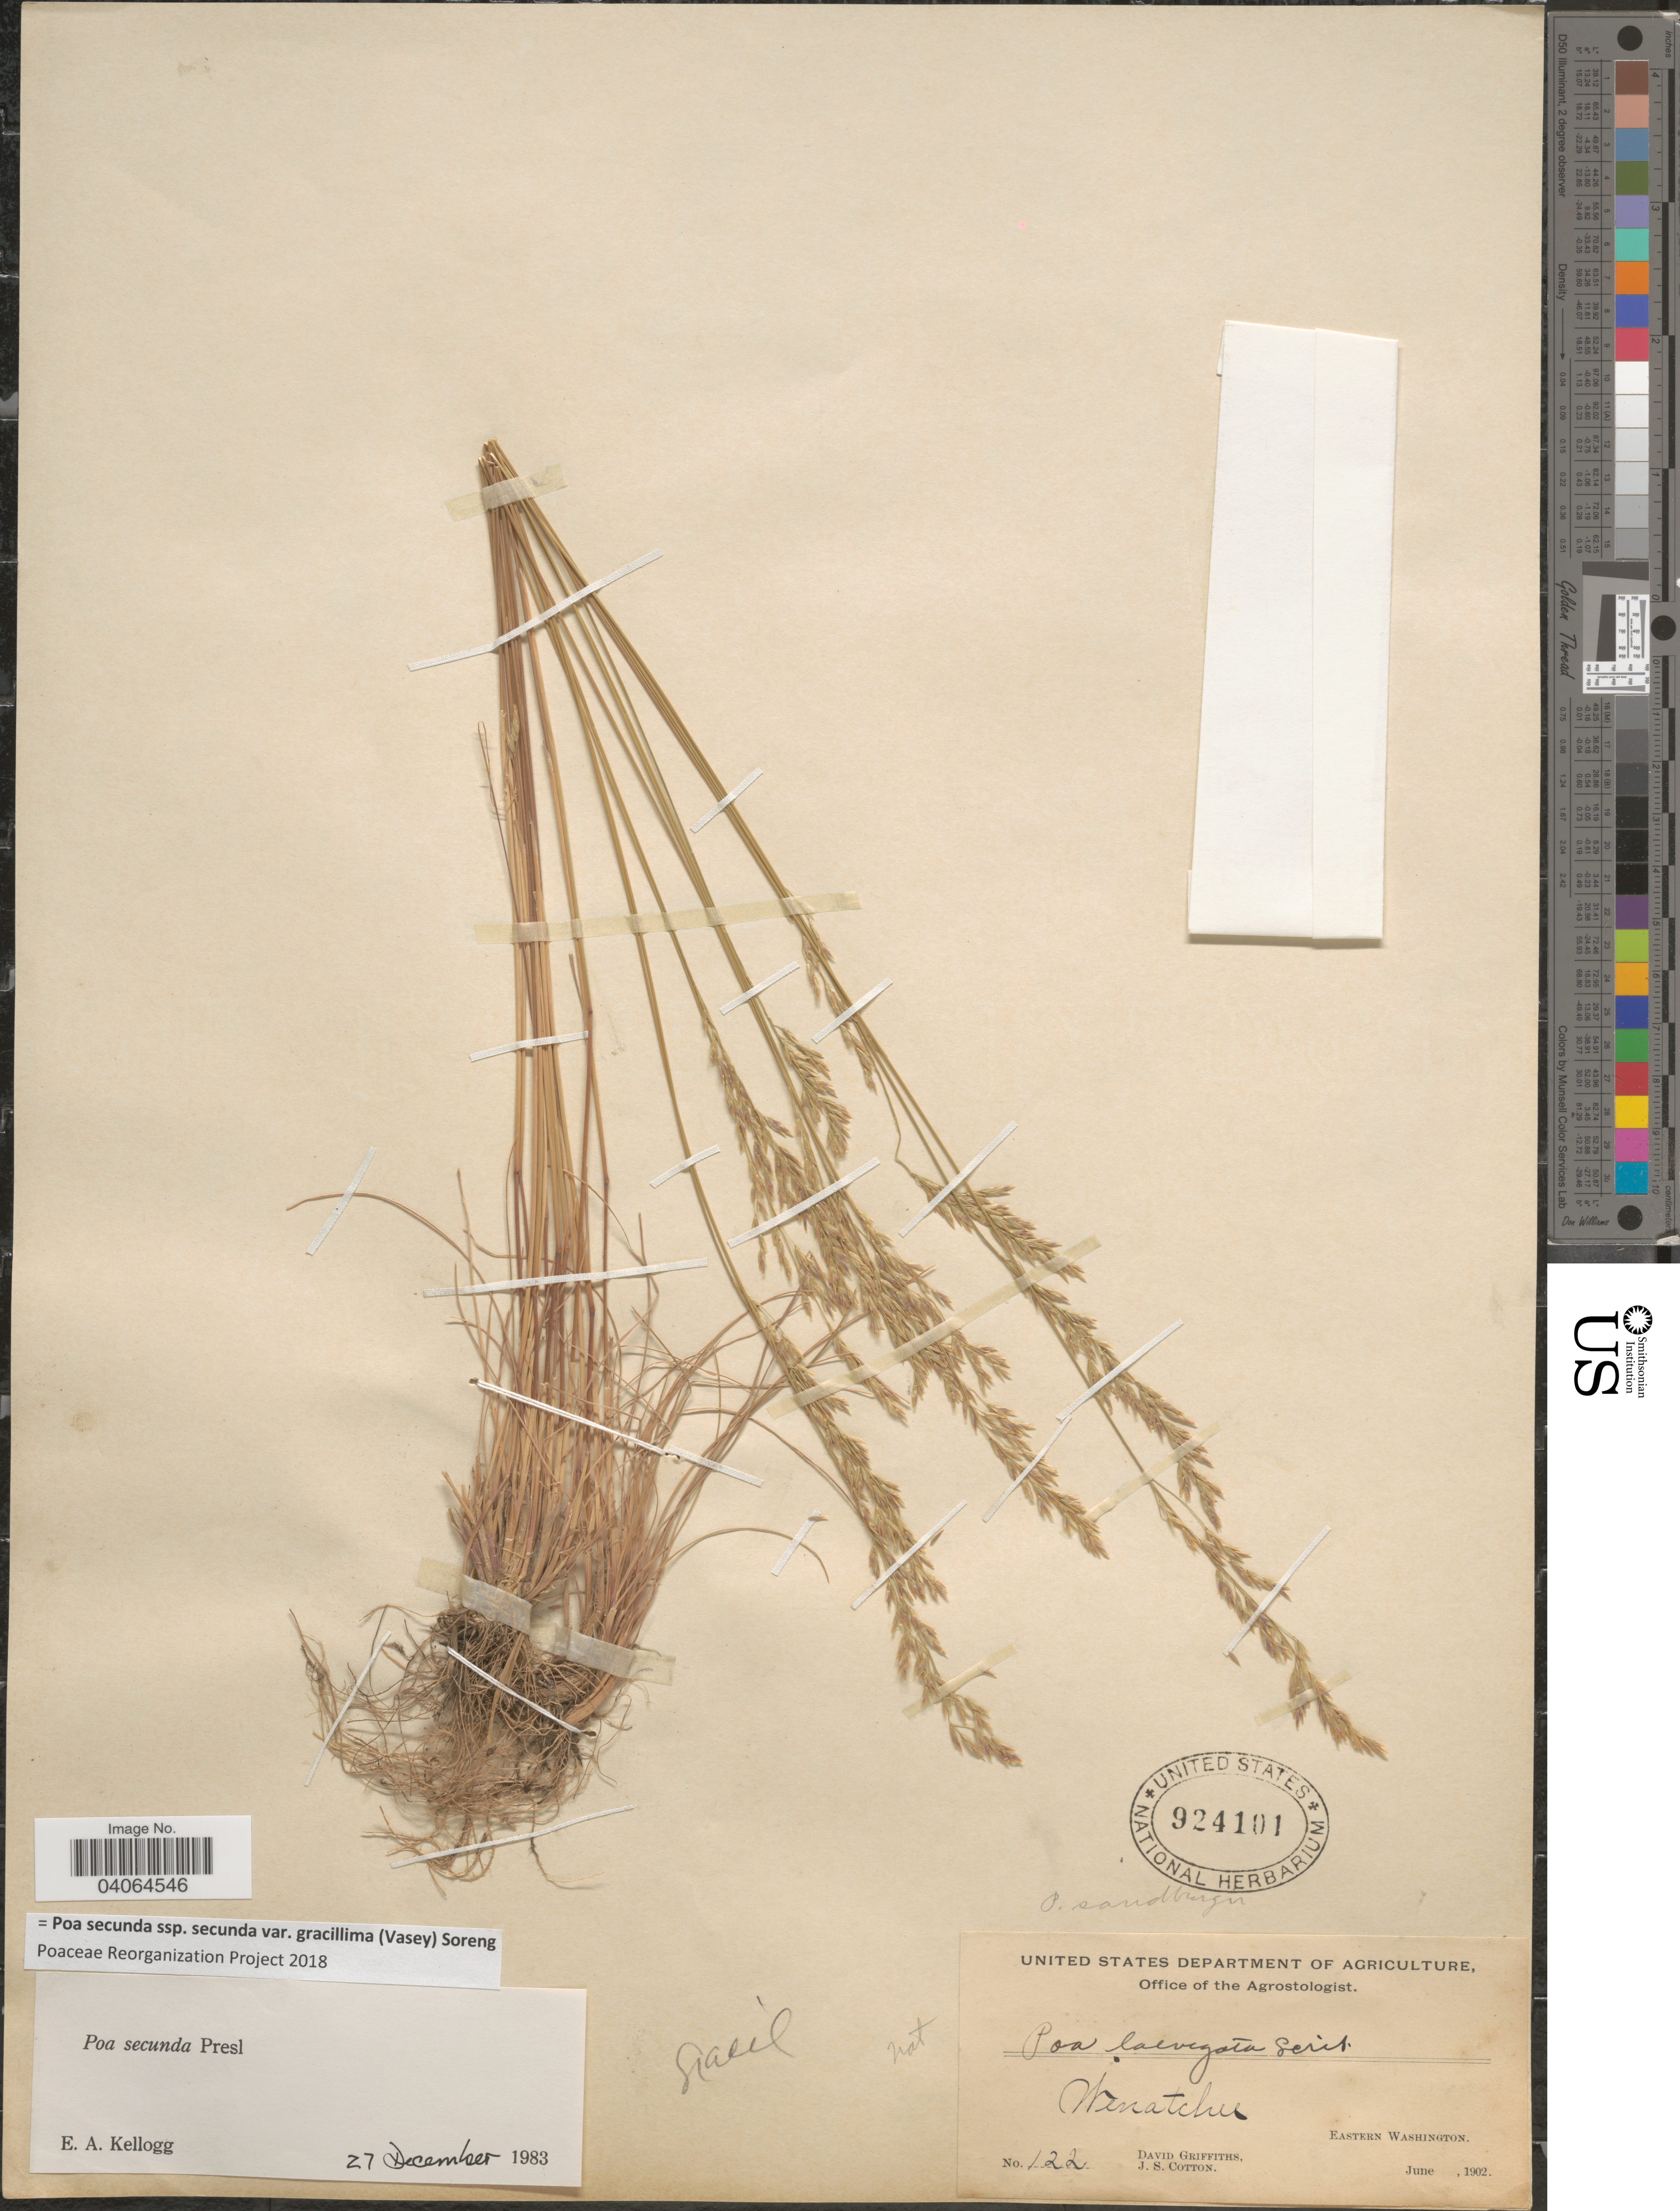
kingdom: Plantae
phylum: Tracheophyta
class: Liliopsida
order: Poales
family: Poaceae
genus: Poa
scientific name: Poa secunda subsp. secunda var. gracillima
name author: (Vasey) Soreng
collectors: D. Griffiths & J. S. Cotton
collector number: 122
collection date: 1902-06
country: United States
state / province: Washington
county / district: Chelan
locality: Wenatchee. Eastern Washington.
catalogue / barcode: US 924101